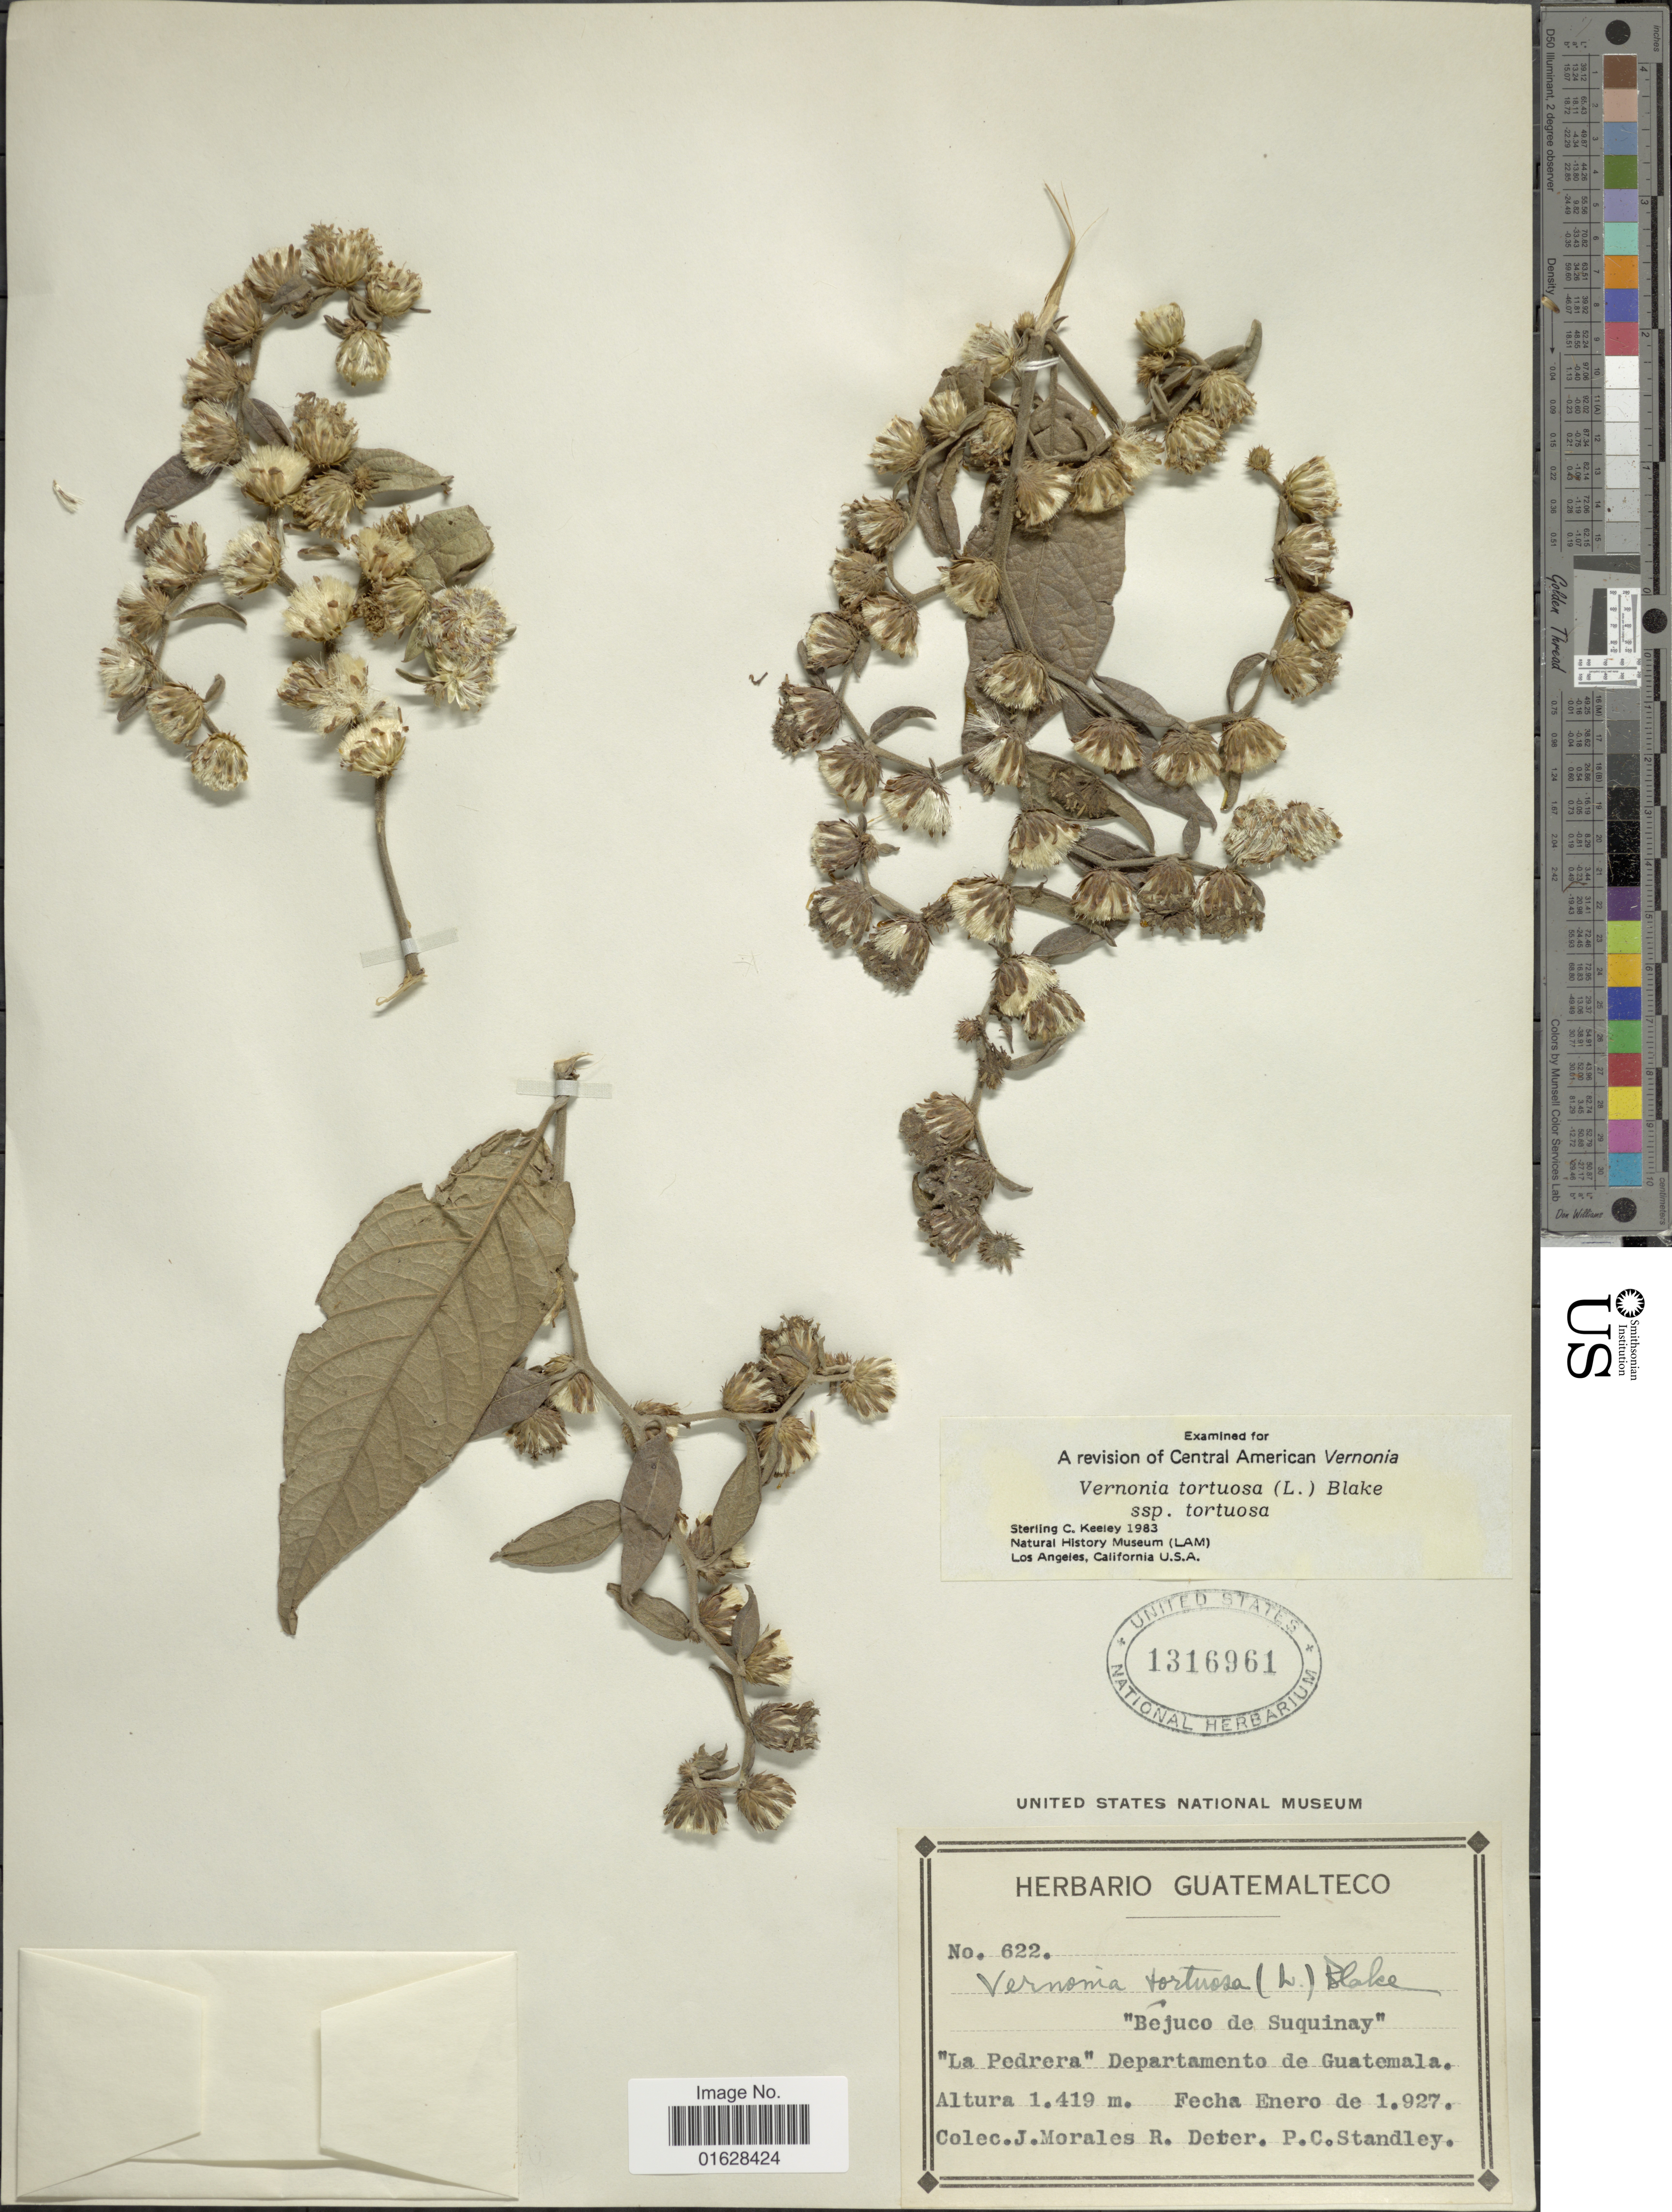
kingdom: Plantae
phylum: Tracheophyta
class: Magnoliopsida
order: Asterales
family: Asteraceae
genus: Lepidaploa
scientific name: Lepidaploa tortuosa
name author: (L.) H. Rob.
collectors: J. Morales, R. Deter & P. C. Standley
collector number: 622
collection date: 1927-01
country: Guatemala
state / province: Guatemala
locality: Bejuco de Suquinay, La Pedrera, Departamento de Guatemala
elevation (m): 1419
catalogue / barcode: US 1316961